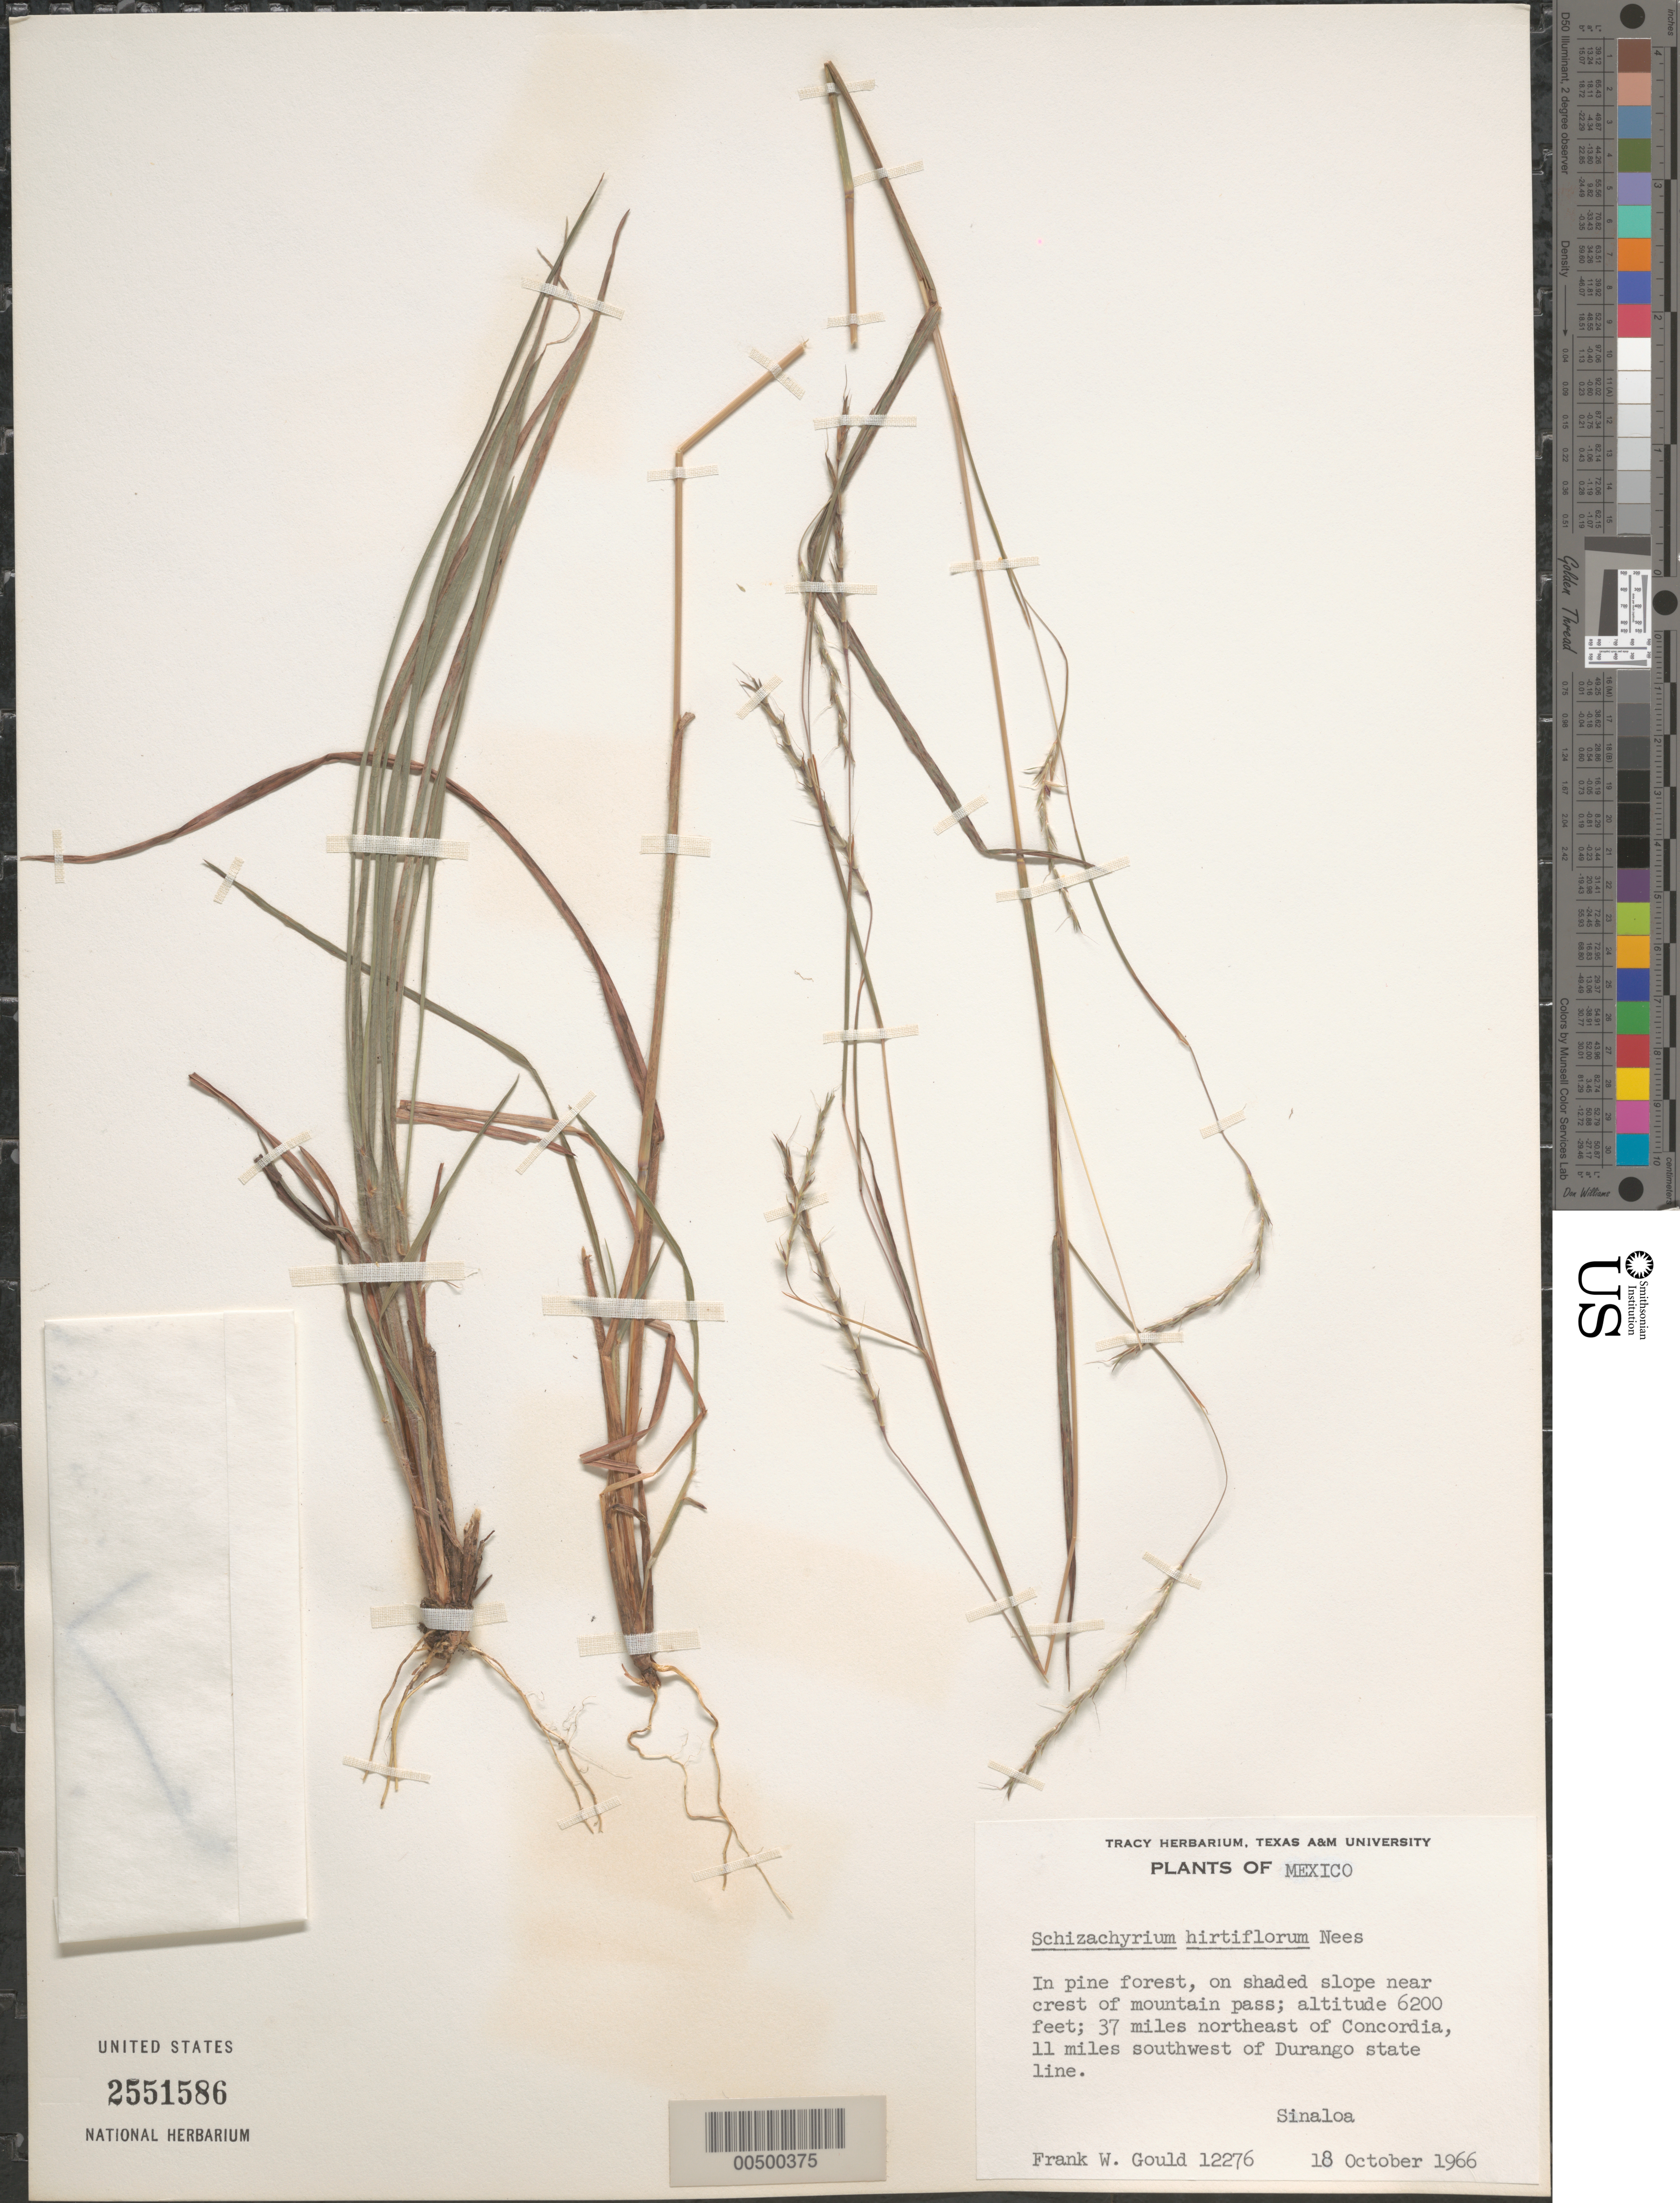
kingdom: Plantae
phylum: Tracheophyta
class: Liliopsida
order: Poales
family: Poaceae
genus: Schizachyrium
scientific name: Schizachyrium sanguineum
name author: (Retz.) Alston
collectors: F. W. Gould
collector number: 12276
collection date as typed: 18 Oct 1966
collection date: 1966-10-18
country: Mexico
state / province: Sinaloa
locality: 37 mi NE of Concordia, 11 mi SW of Durango state line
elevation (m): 1890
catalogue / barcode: US 2551586